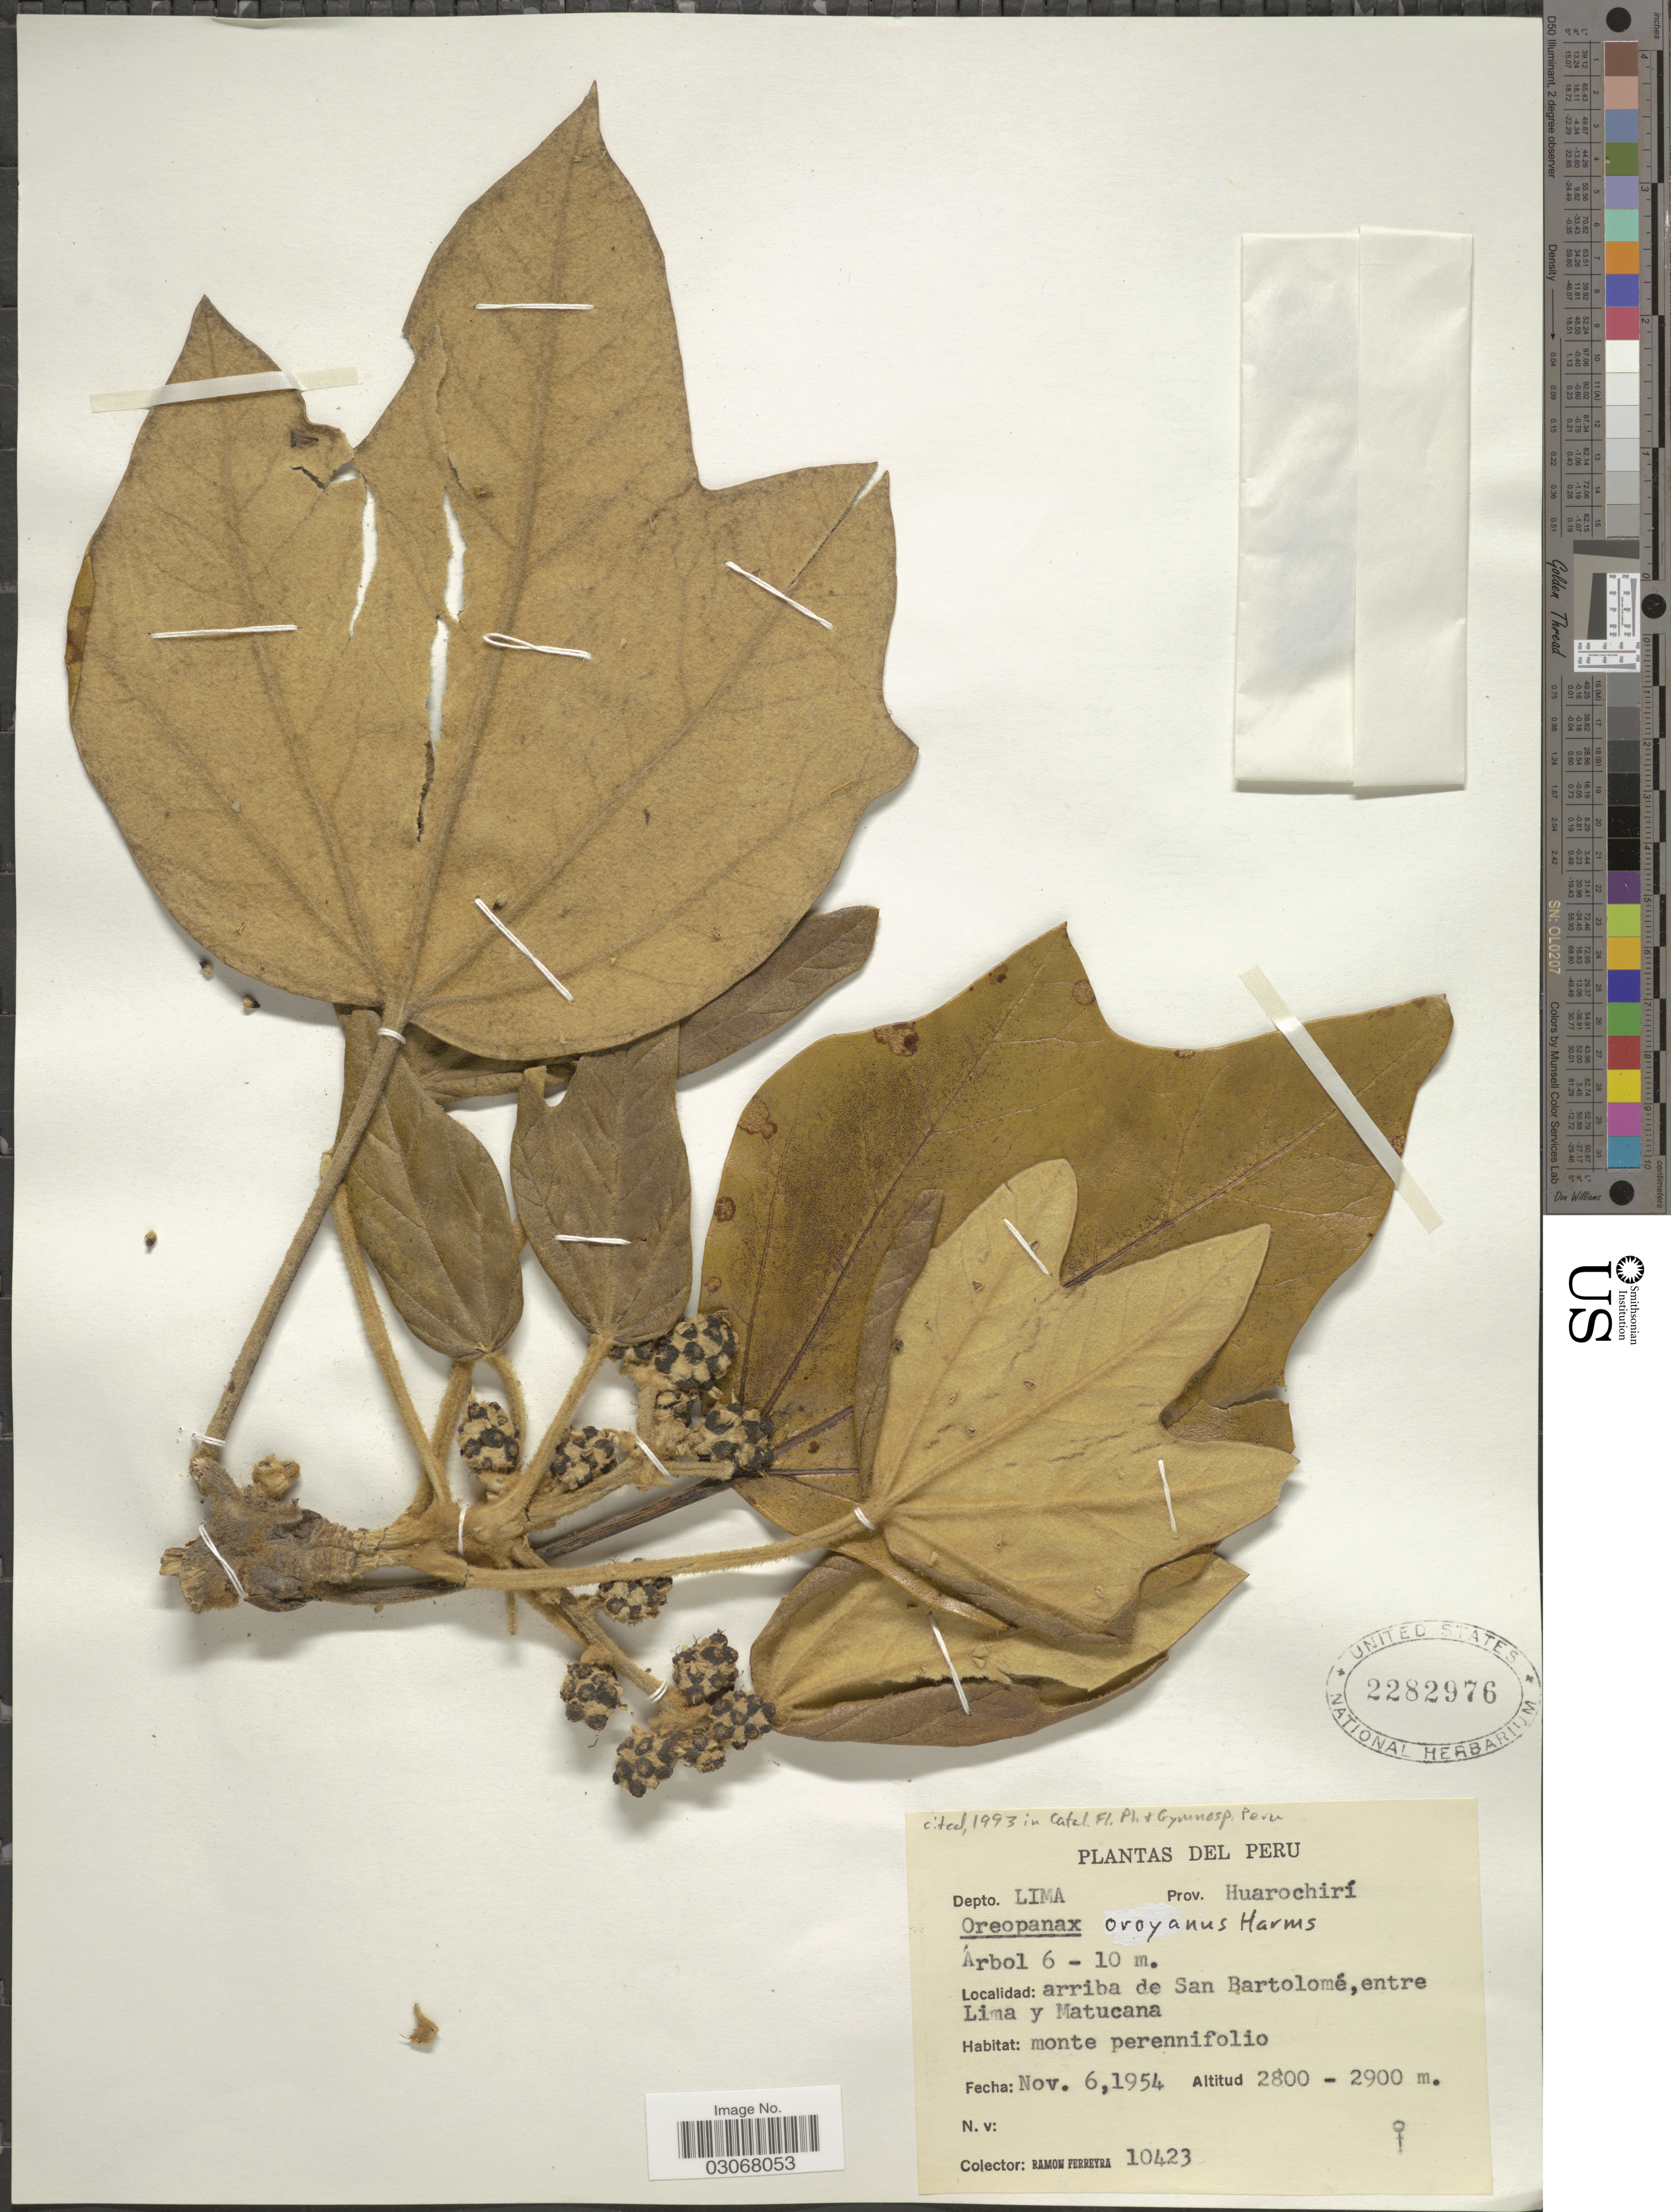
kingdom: Plantae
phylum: Tracheophyta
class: Magnoliopsida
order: Apiales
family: Araliaceae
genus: Oreopanax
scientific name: Oreopanax oroyanus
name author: Harms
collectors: R. A. Ferreyra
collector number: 10423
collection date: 1954-11-06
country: Peru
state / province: Lima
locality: Depto. Lima. Prov. Huarochirí. Arriba de San Bartolomé, entre Lima y Matucana.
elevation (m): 2800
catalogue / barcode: US 2282976